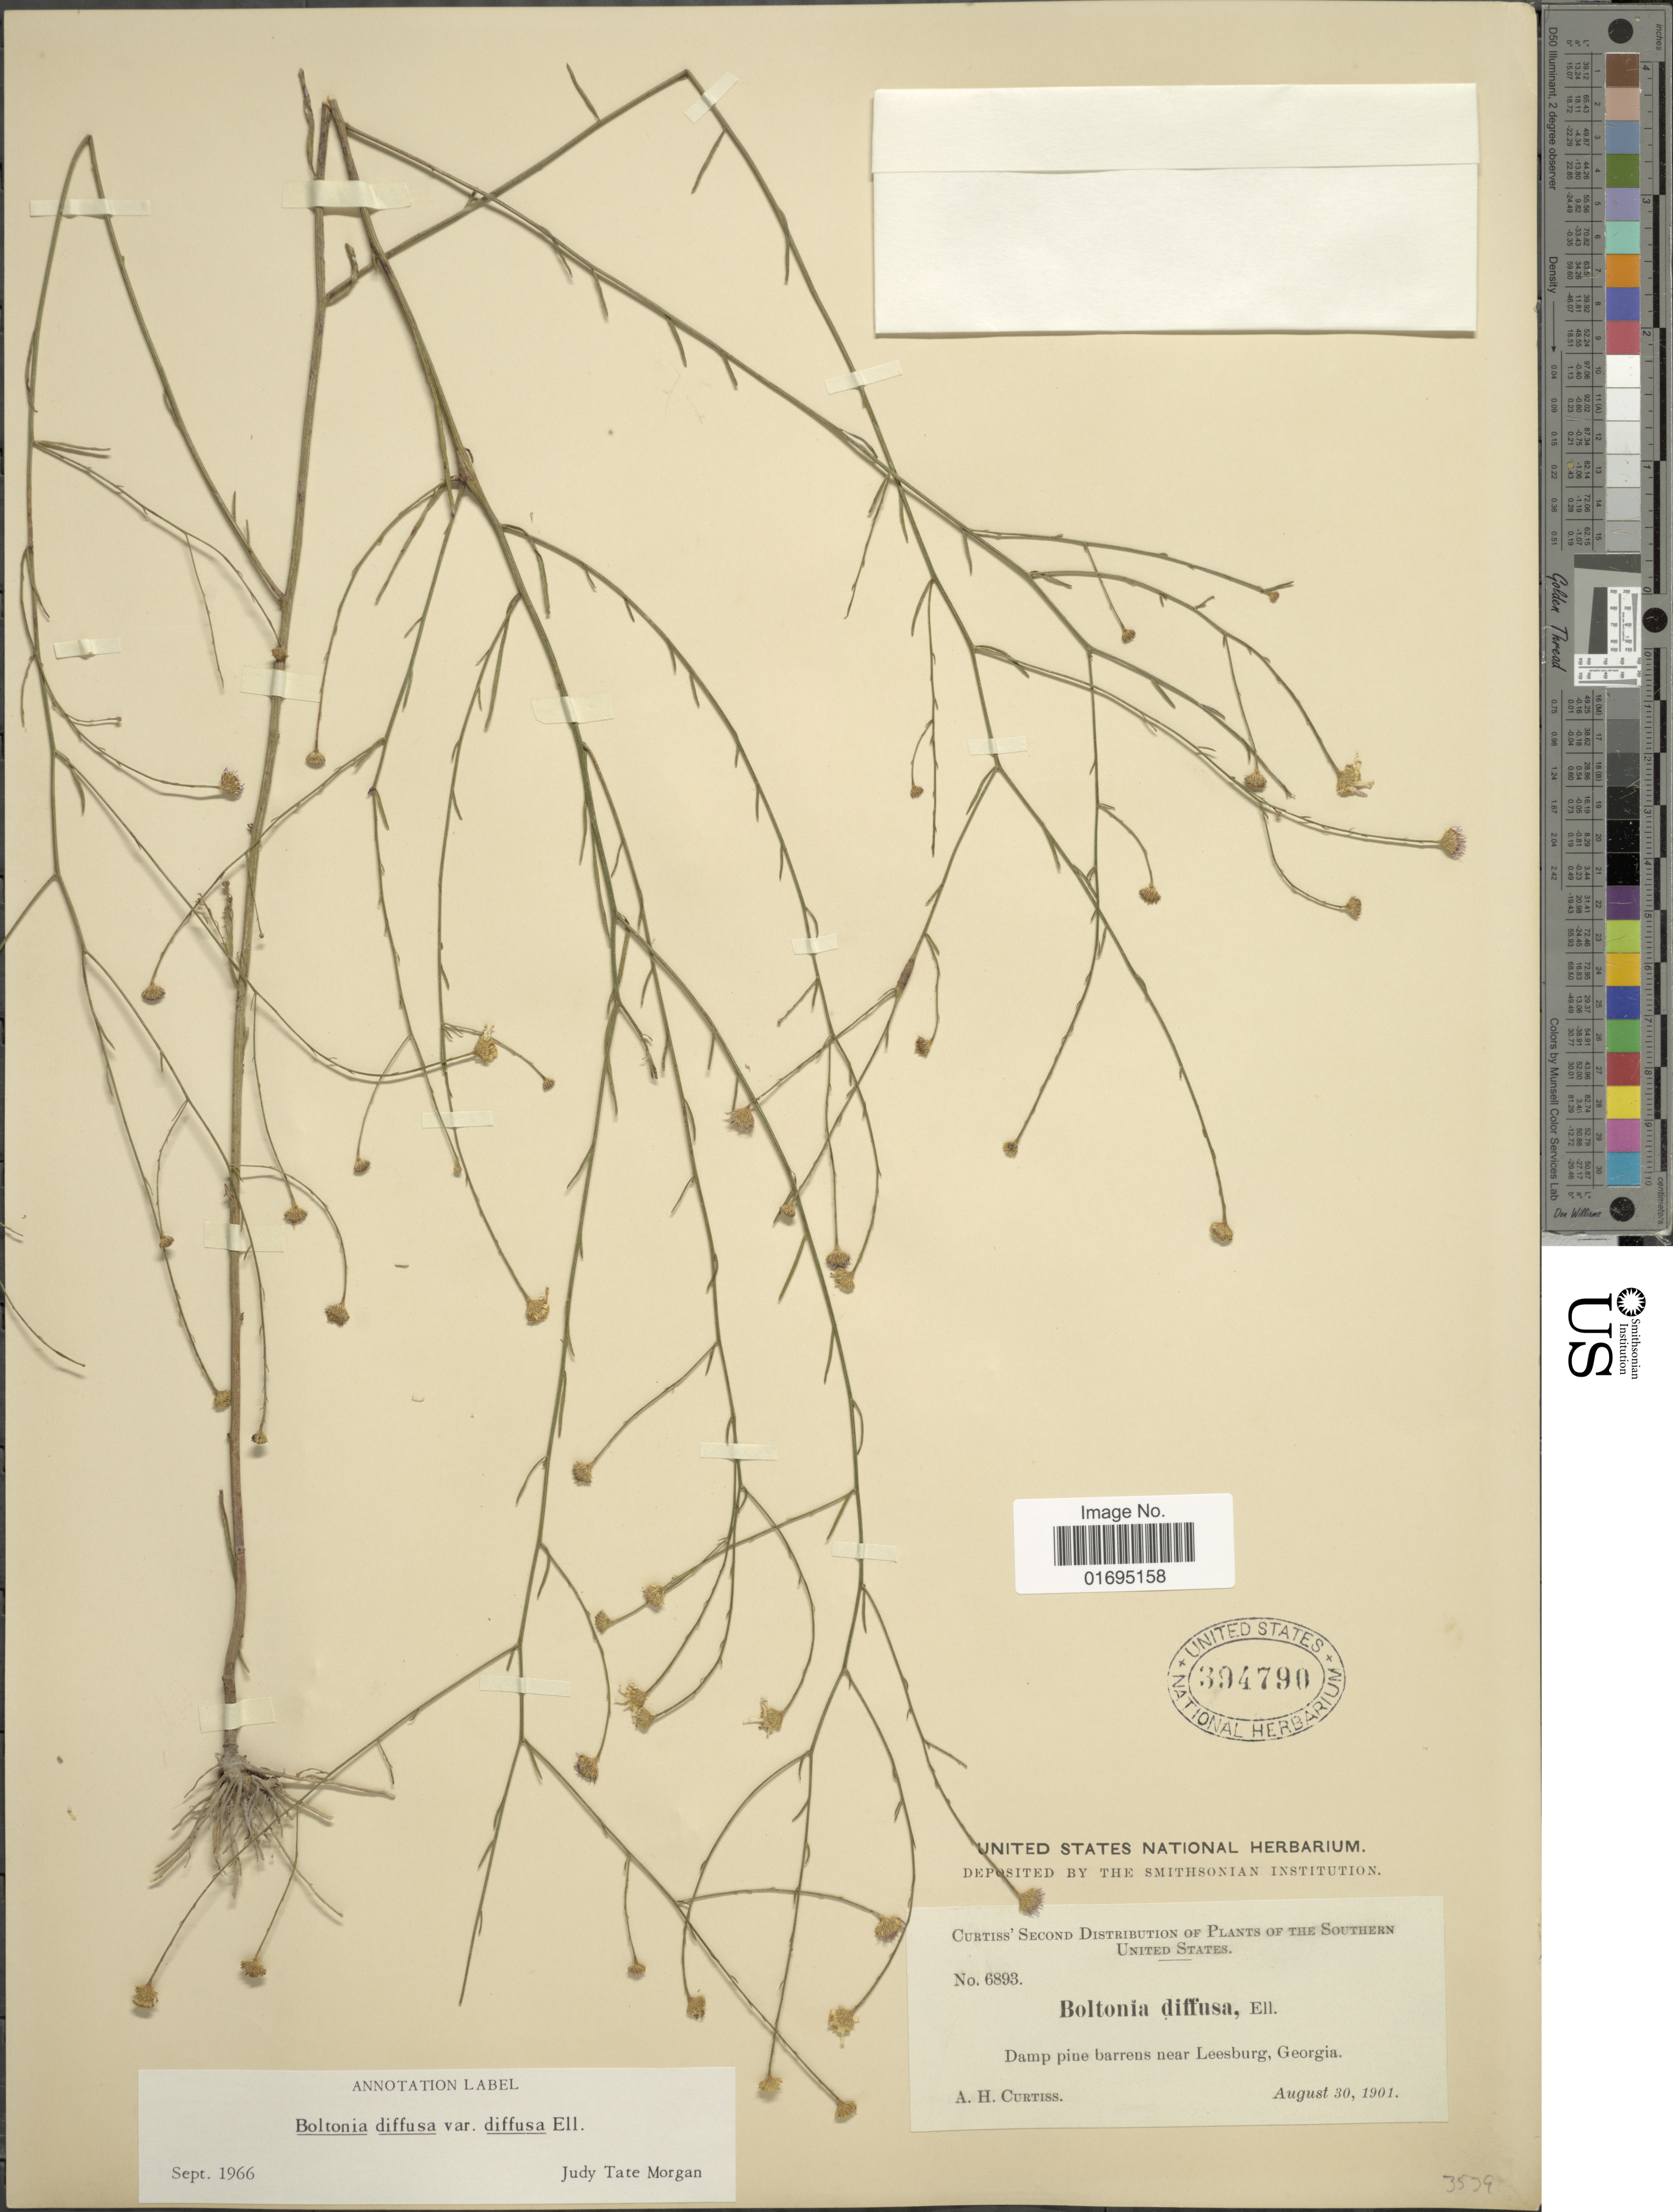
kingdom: Plantae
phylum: Tracheophyta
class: Magnoliopsida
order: Asterales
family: Asteraceae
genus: Boltonia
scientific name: Boltonia diffusa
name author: Elliott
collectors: A. H. Curtiss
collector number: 6893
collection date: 1901-08-30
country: United States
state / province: Georgia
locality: Damp pine barrens near Leesburg, Georgia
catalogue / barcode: US 394790